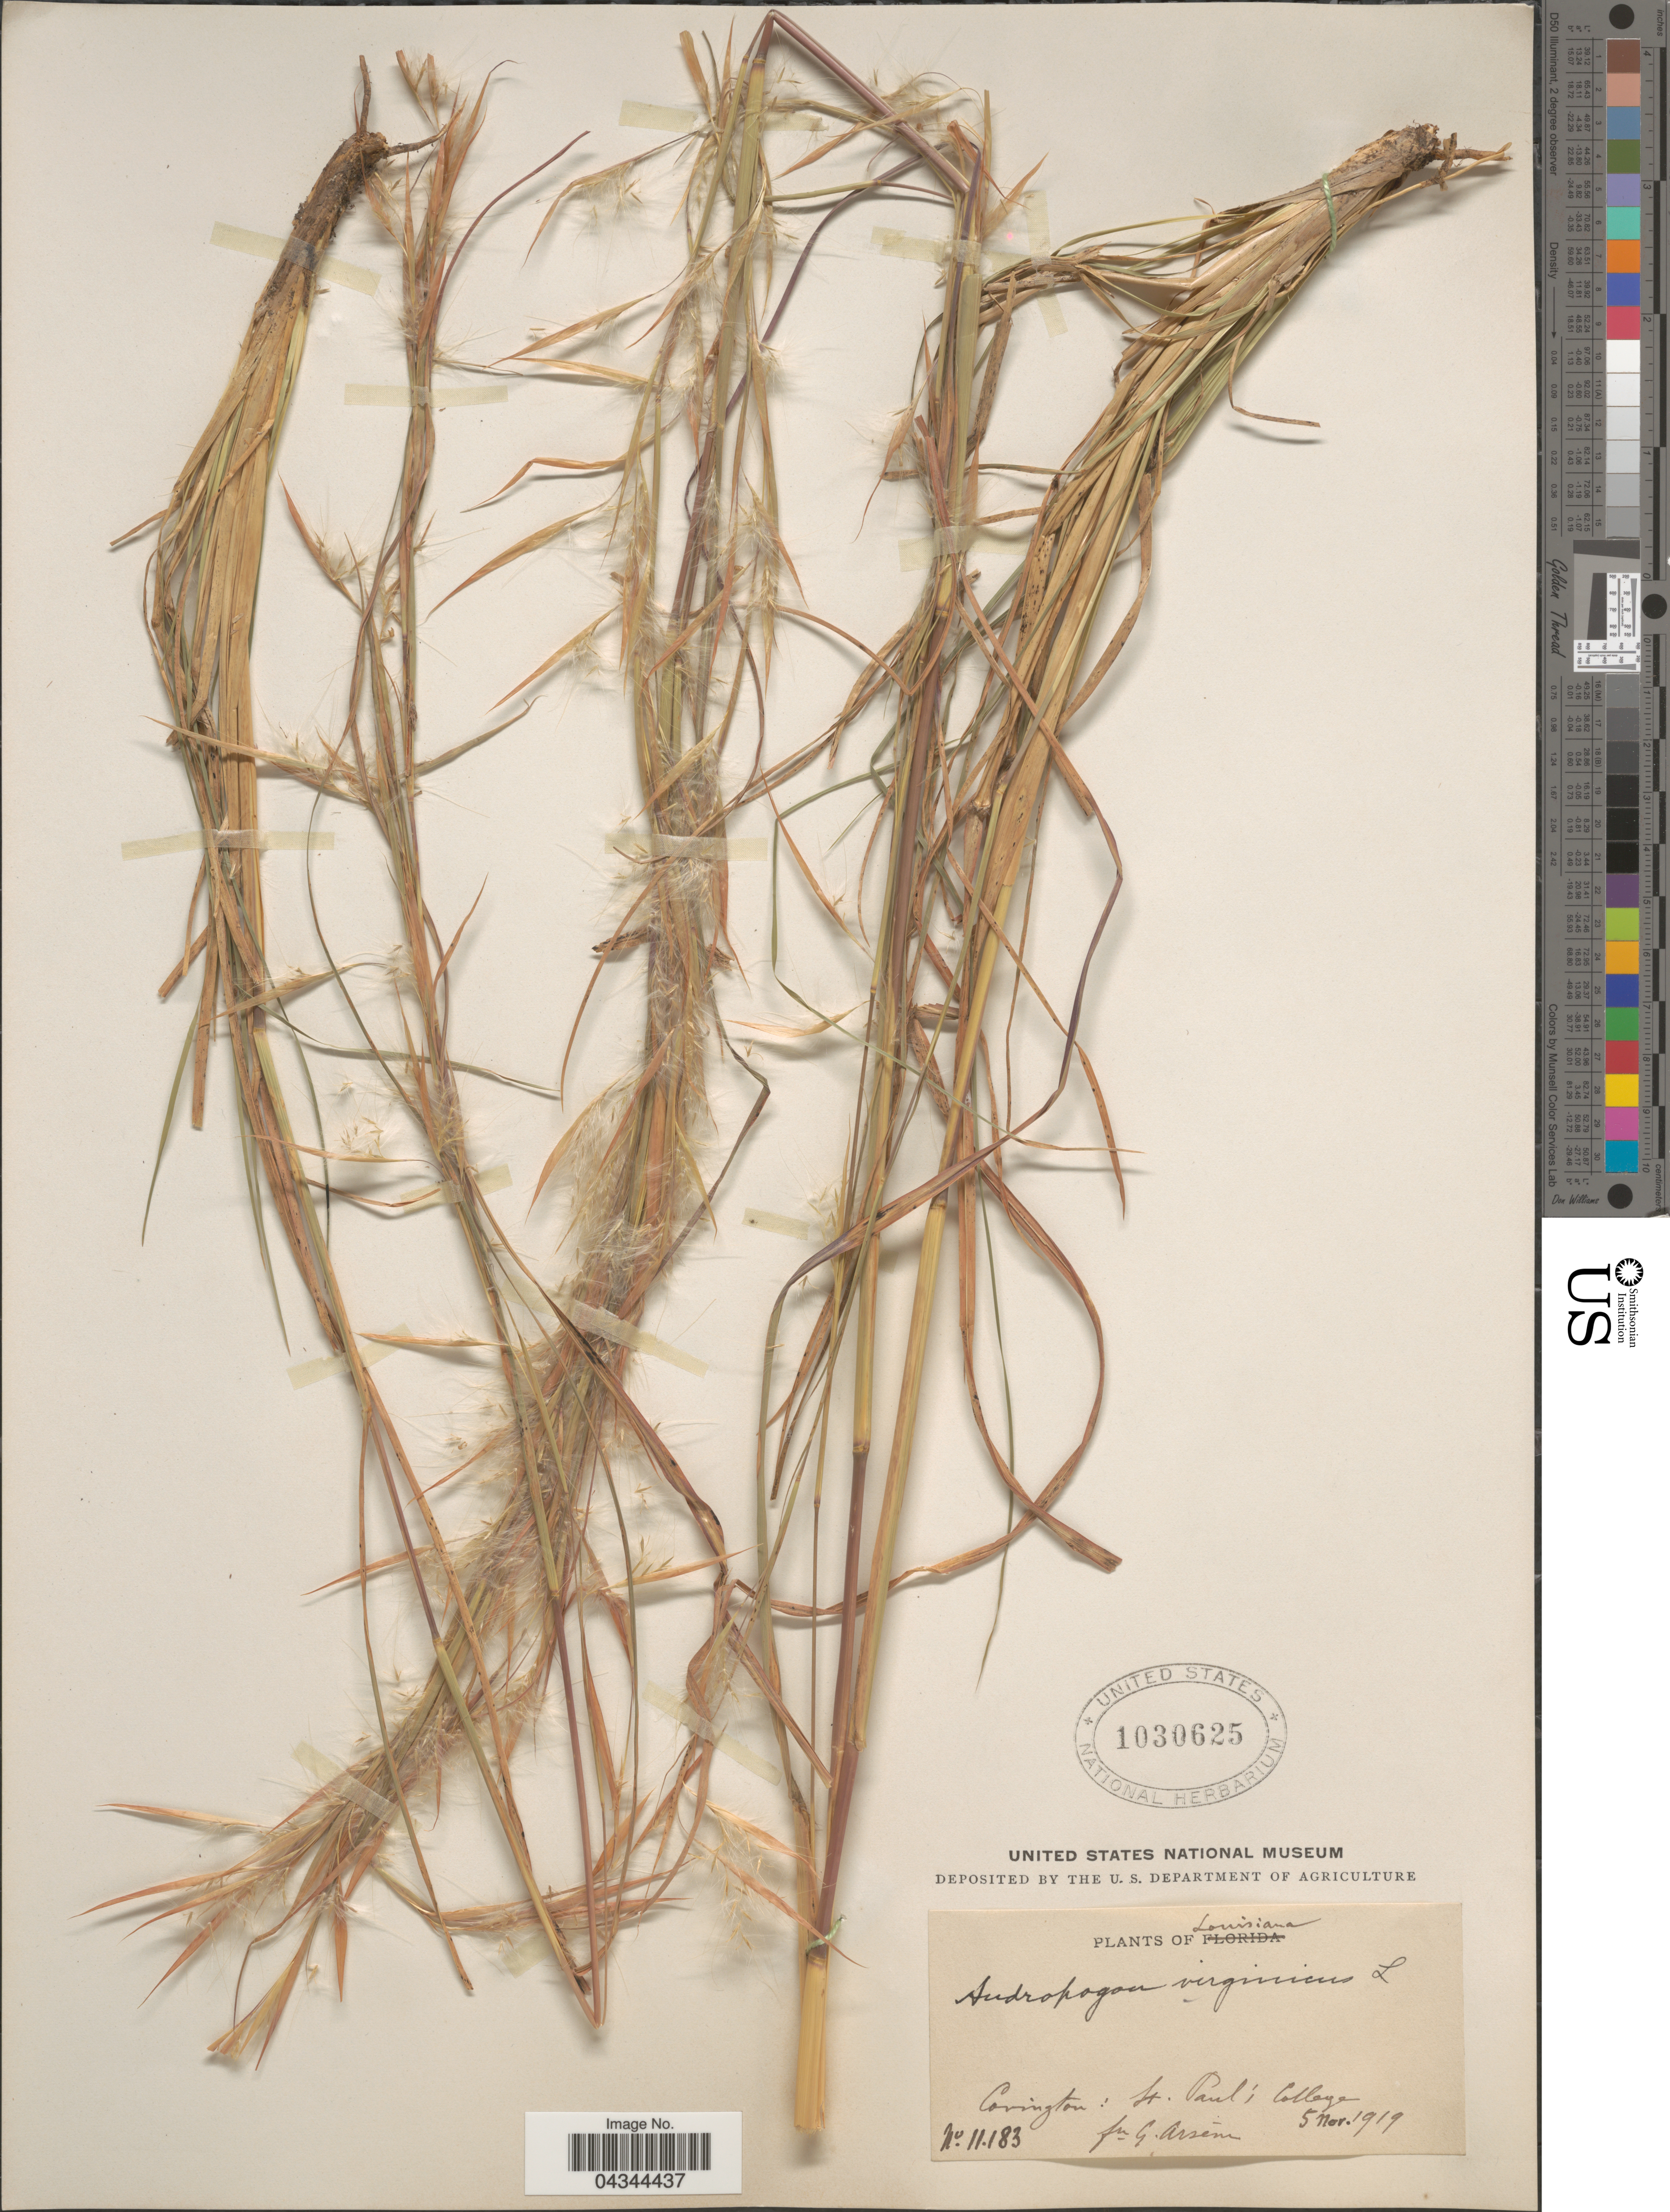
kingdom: Plantae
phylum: Tracheophyta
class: Liliopsida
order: Poales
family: Poaceae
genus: Andropogon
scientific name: Andropogon virginicus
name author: L.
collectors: Bro. G. Arsène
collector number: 11183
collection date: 1919-11-05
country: United States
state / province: Louisiana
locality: Covington : St. Paul's College.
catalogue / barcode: US 1030625